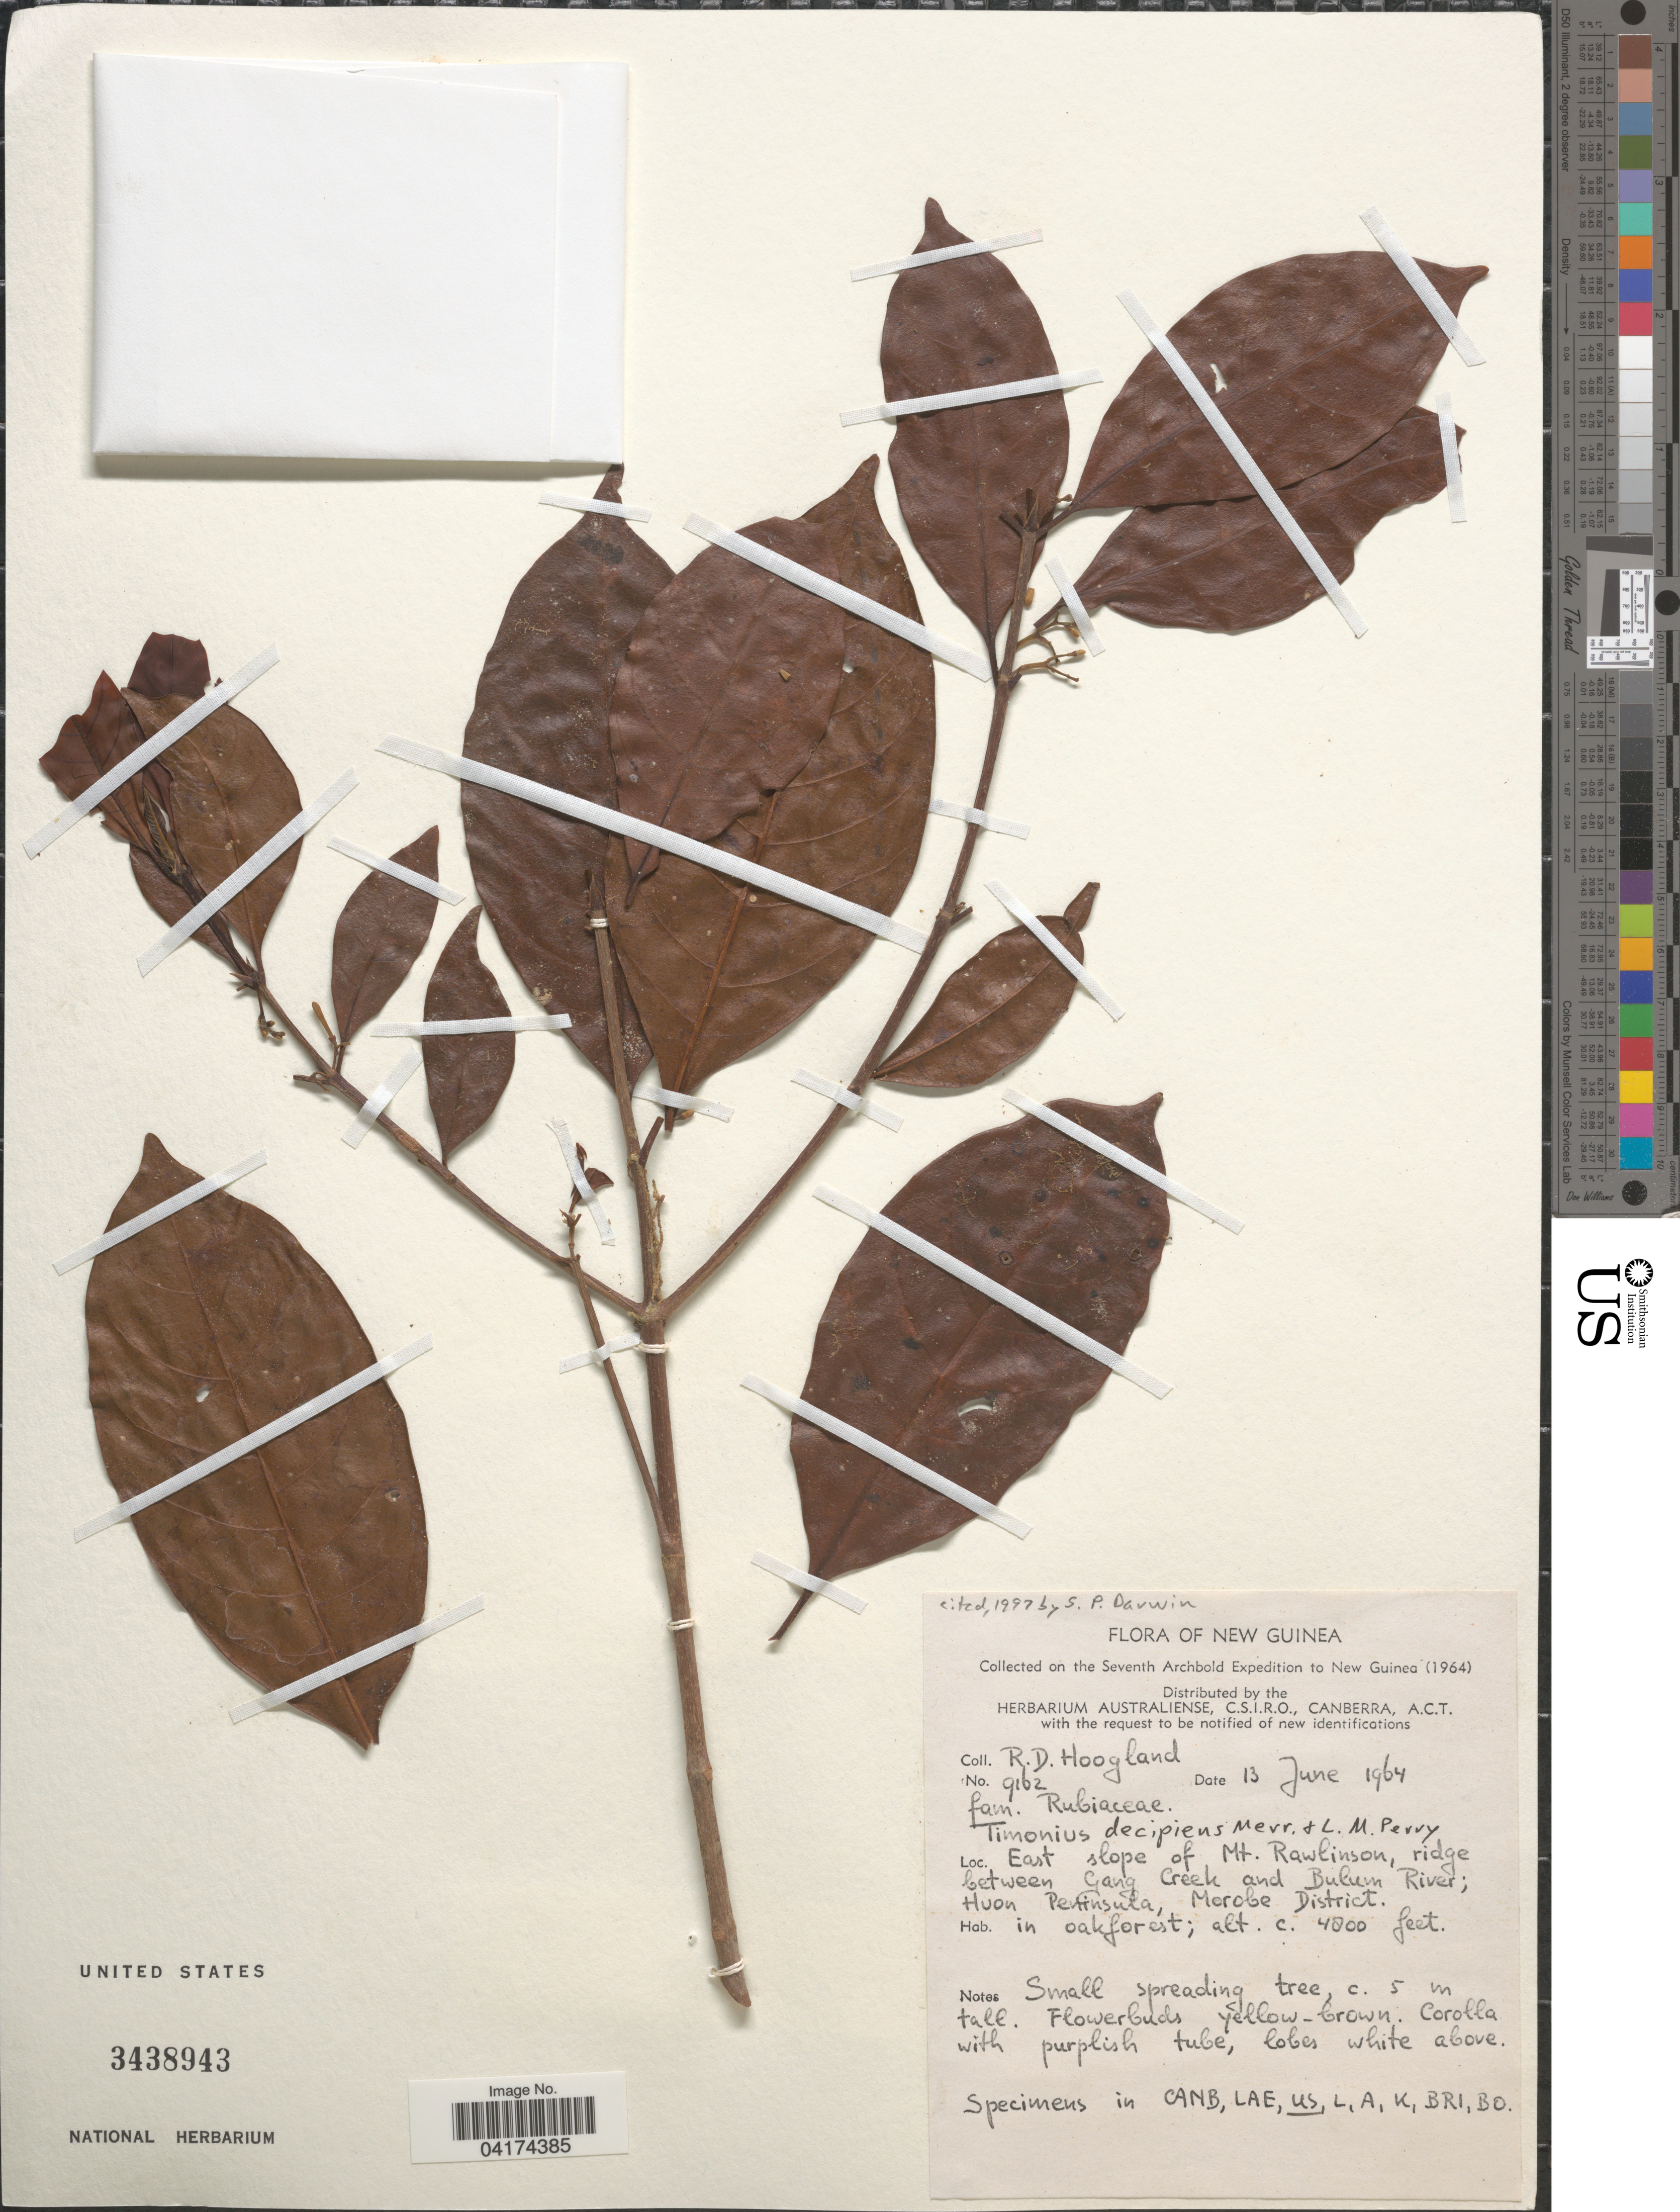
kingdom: Plantae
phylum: Tracheophyta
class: Magnoliopsida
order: Gentianales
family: Rubiaceae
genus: Timonius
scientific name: Timonius decipiens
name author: Merr. & L.M. Perry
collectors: R. D. Hoogland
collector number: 9162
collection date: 1964-06-13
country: Papua New Guinea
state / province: Morobe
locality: New Guinea. The Seventh Archbold Expedition to New Guinea (1964). East slope of Mt. Rawlinson, ridge between Gang Creek and Bulum River; Huon Peninsula, Morobe District.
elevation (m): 1463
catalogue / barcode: US 3438943